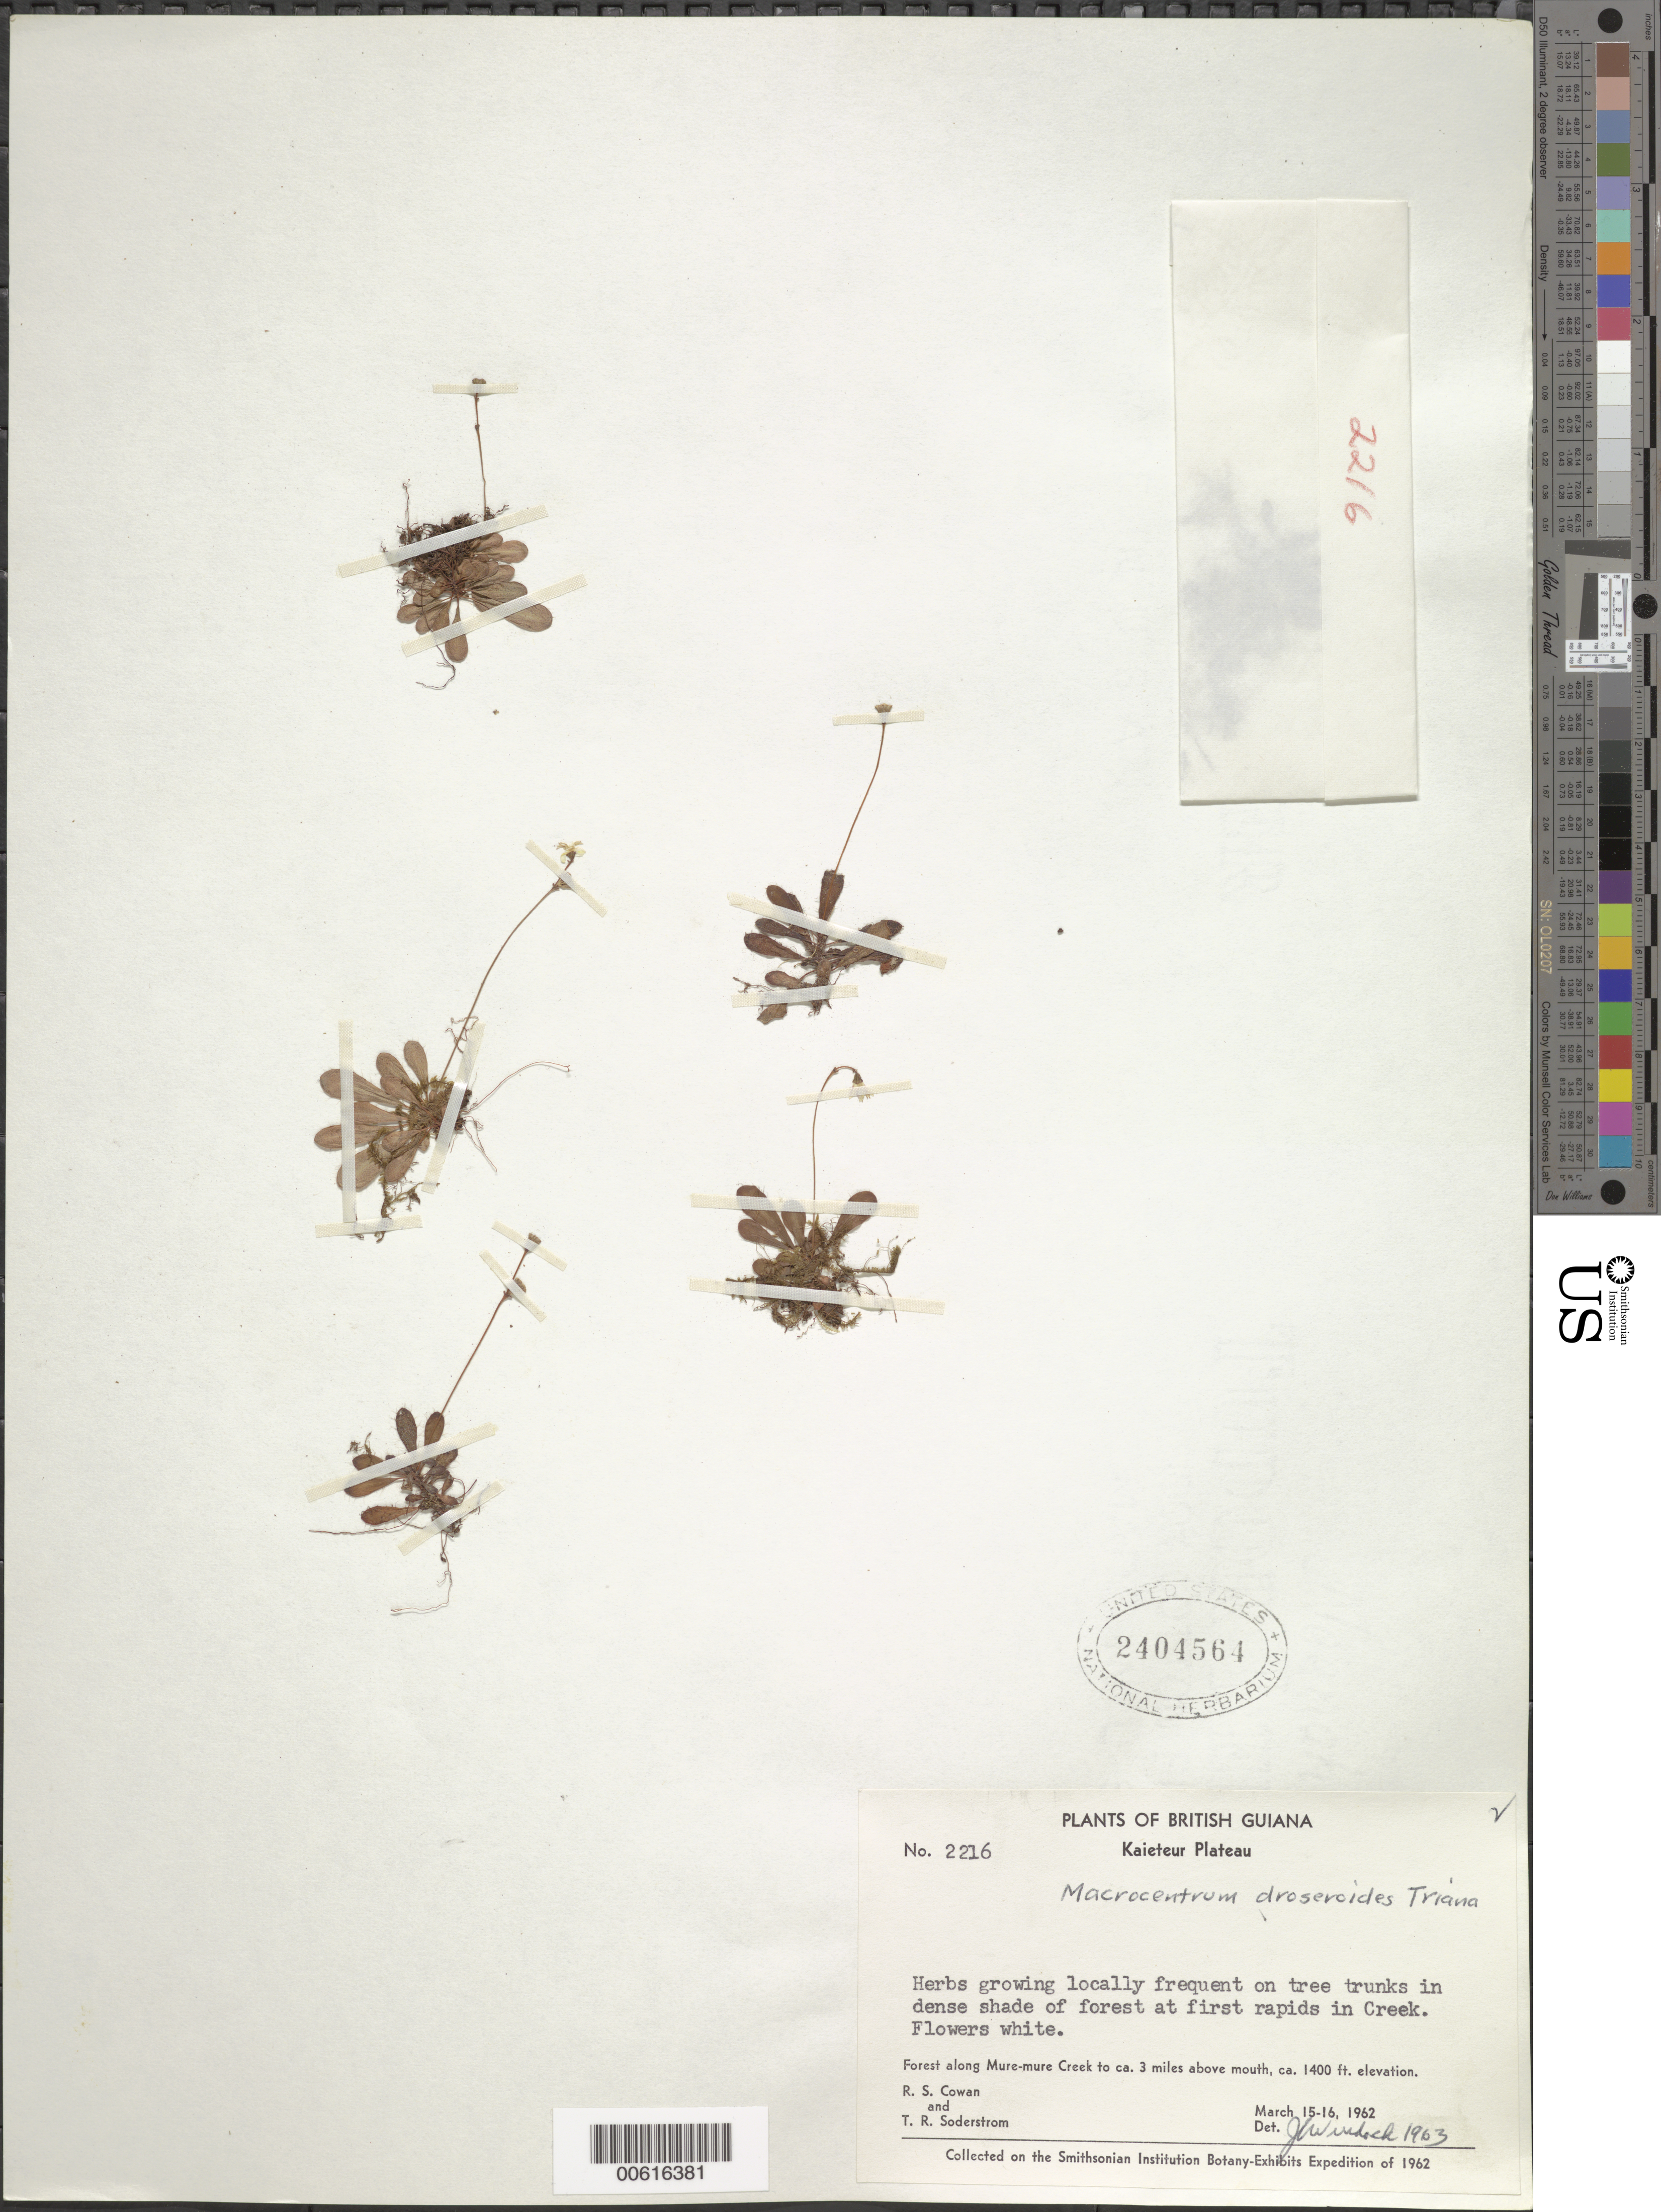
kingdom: Plantae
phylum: Tracheophyta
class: Magnoliopsida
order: Myrtales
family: Melastomataceae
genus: Macrocentrum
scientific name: Macrocentrum droseroides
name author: Triana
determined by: Wurdack, John J., (US), US (UNITED STATES)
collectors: R. S. Cowan & T. R. Soderstrom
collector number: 2216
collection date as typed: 15-Mar-62 to 16-Mar-62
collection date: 1962-03-15/1962-03-16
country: Guyana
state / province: Potaro-Siparuni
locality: Kaieteur Plateau, Mure-mure Creek to ca. 3 mi. above mouth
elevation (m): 427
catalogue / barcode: US 2404564